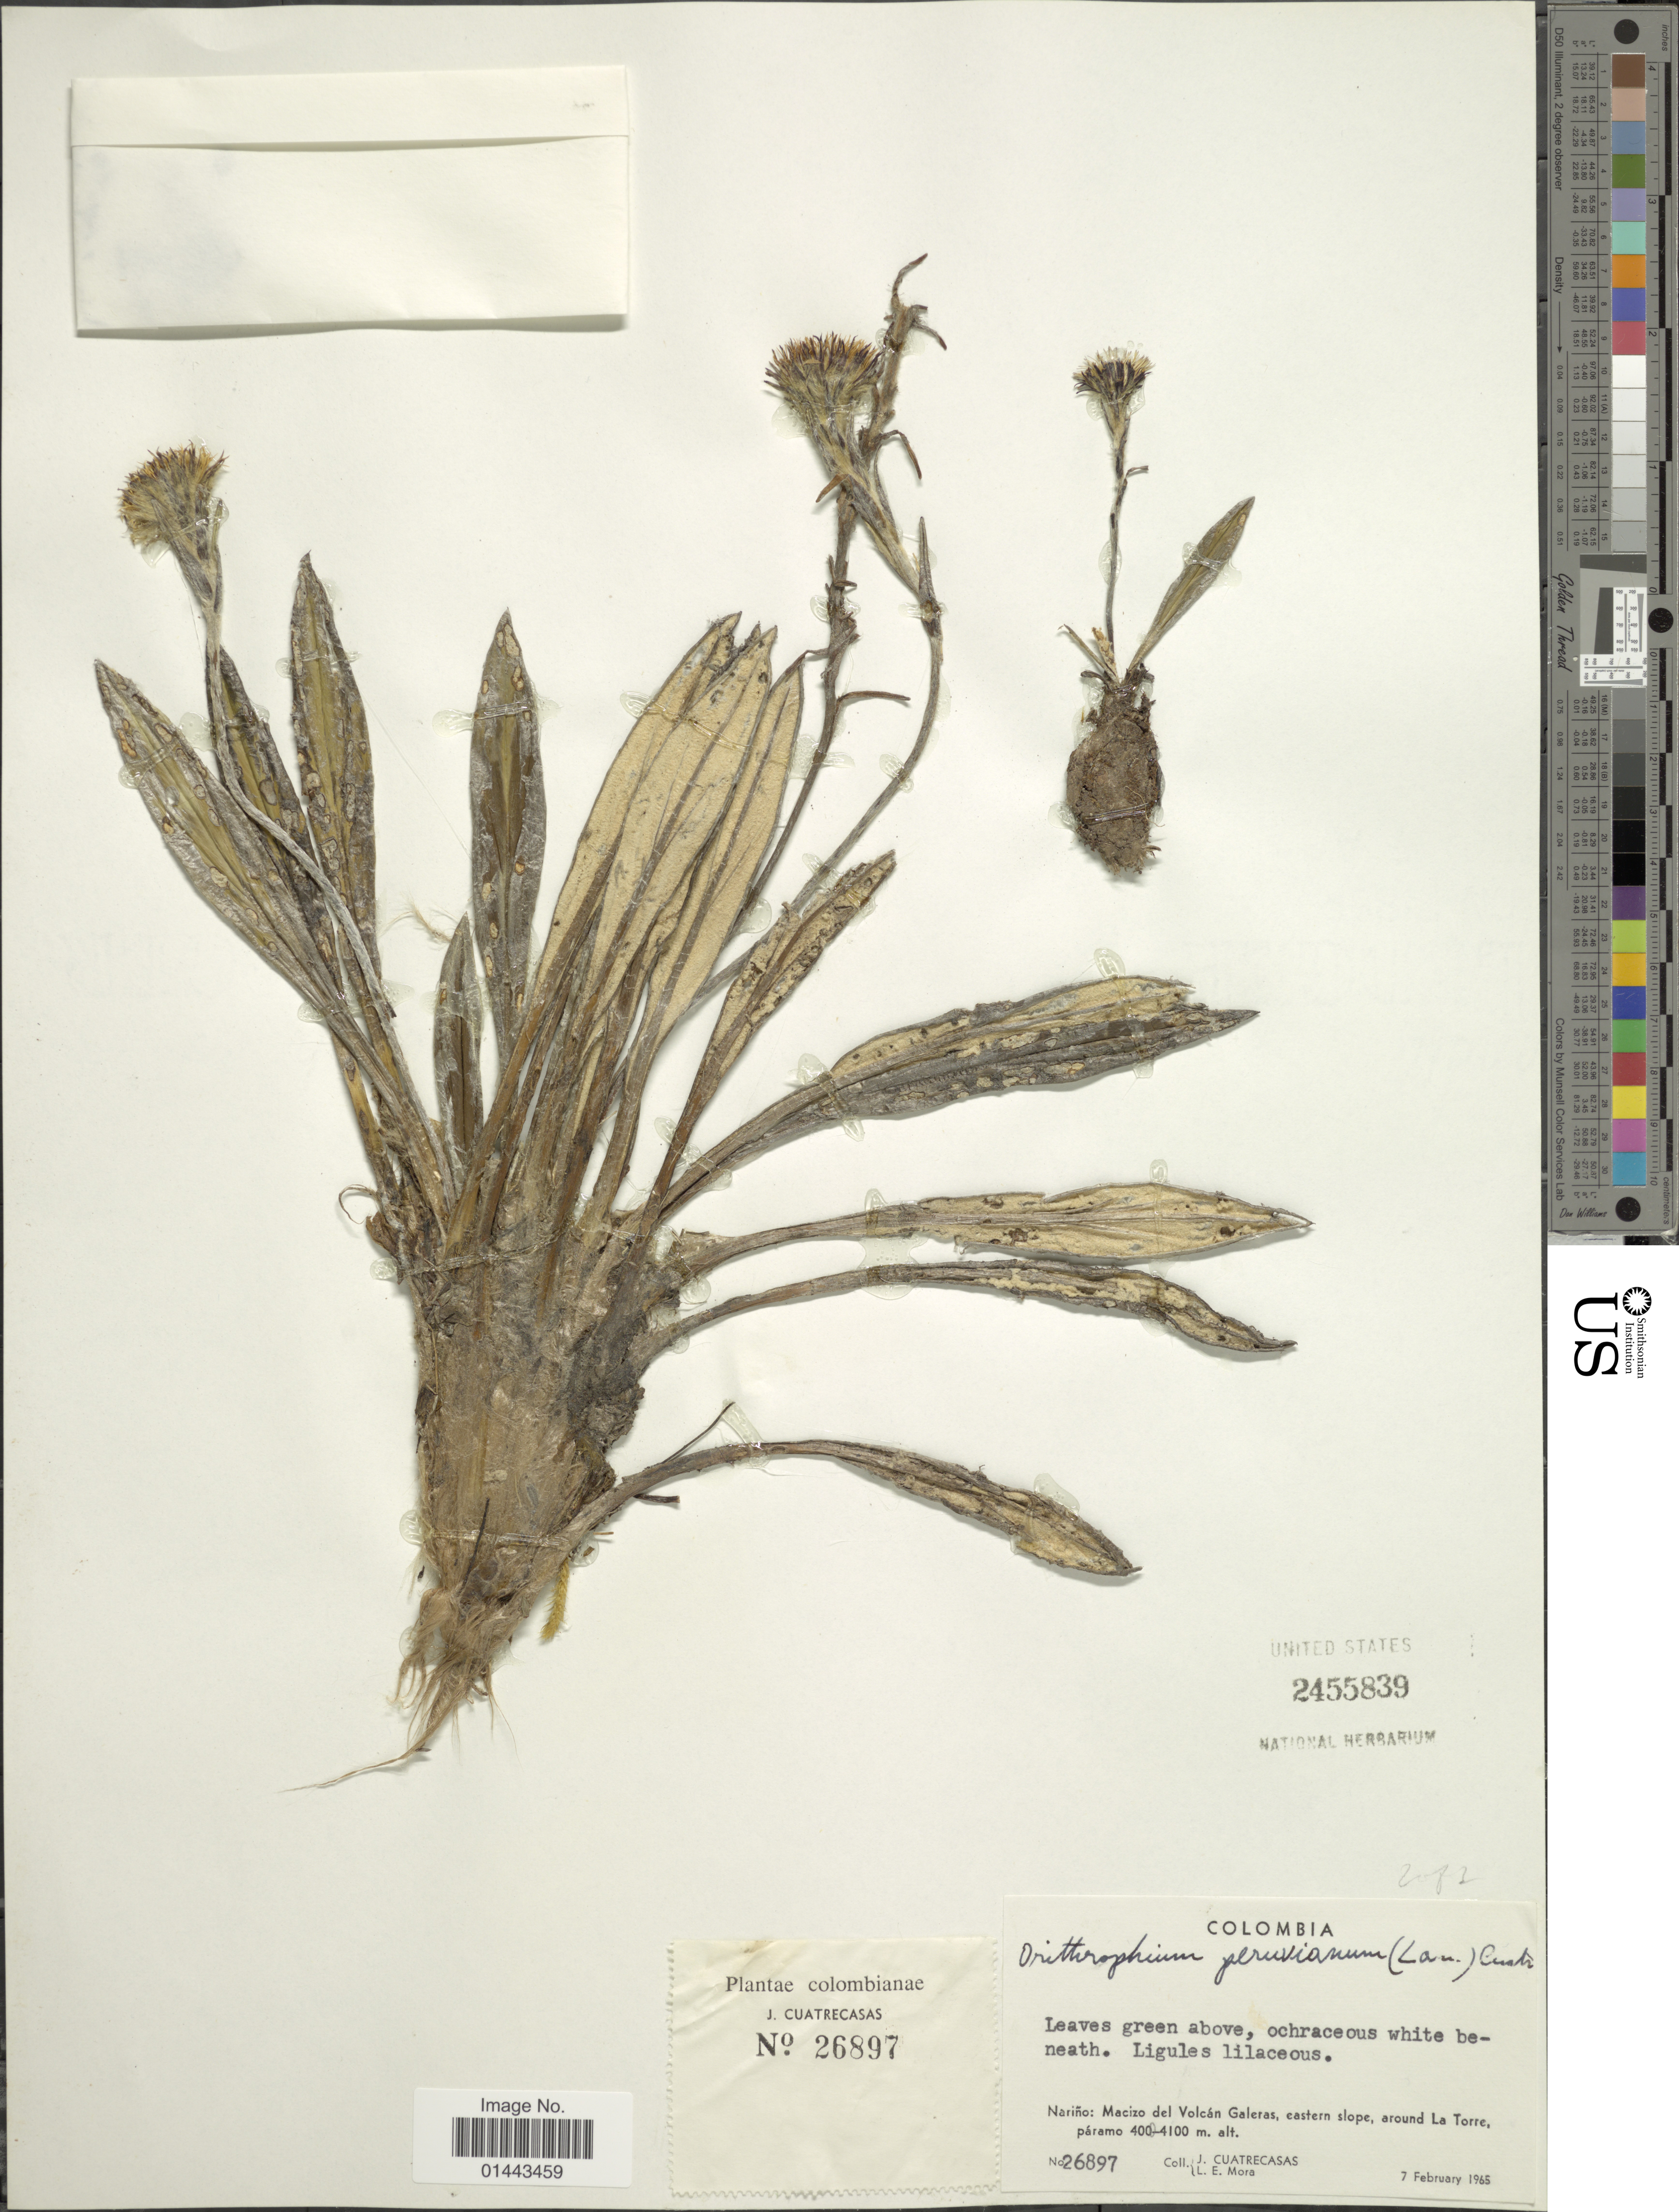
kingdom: Plantae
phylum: Tracheophyta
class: Magnoliopsida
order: Asterales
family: Asteraceae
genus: Oritrophium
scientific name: Oritrophium peruvianum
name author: (Lam.) Cuatrec.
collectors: J. Cuatrecasas & L. Mora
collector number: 26897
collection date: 1965-02-07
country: Colombia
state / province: Nariño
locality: Macizo del Volcán Galeras, eastern slope, around La Torre, paramo.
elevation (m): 4000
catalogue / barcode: US 2455839